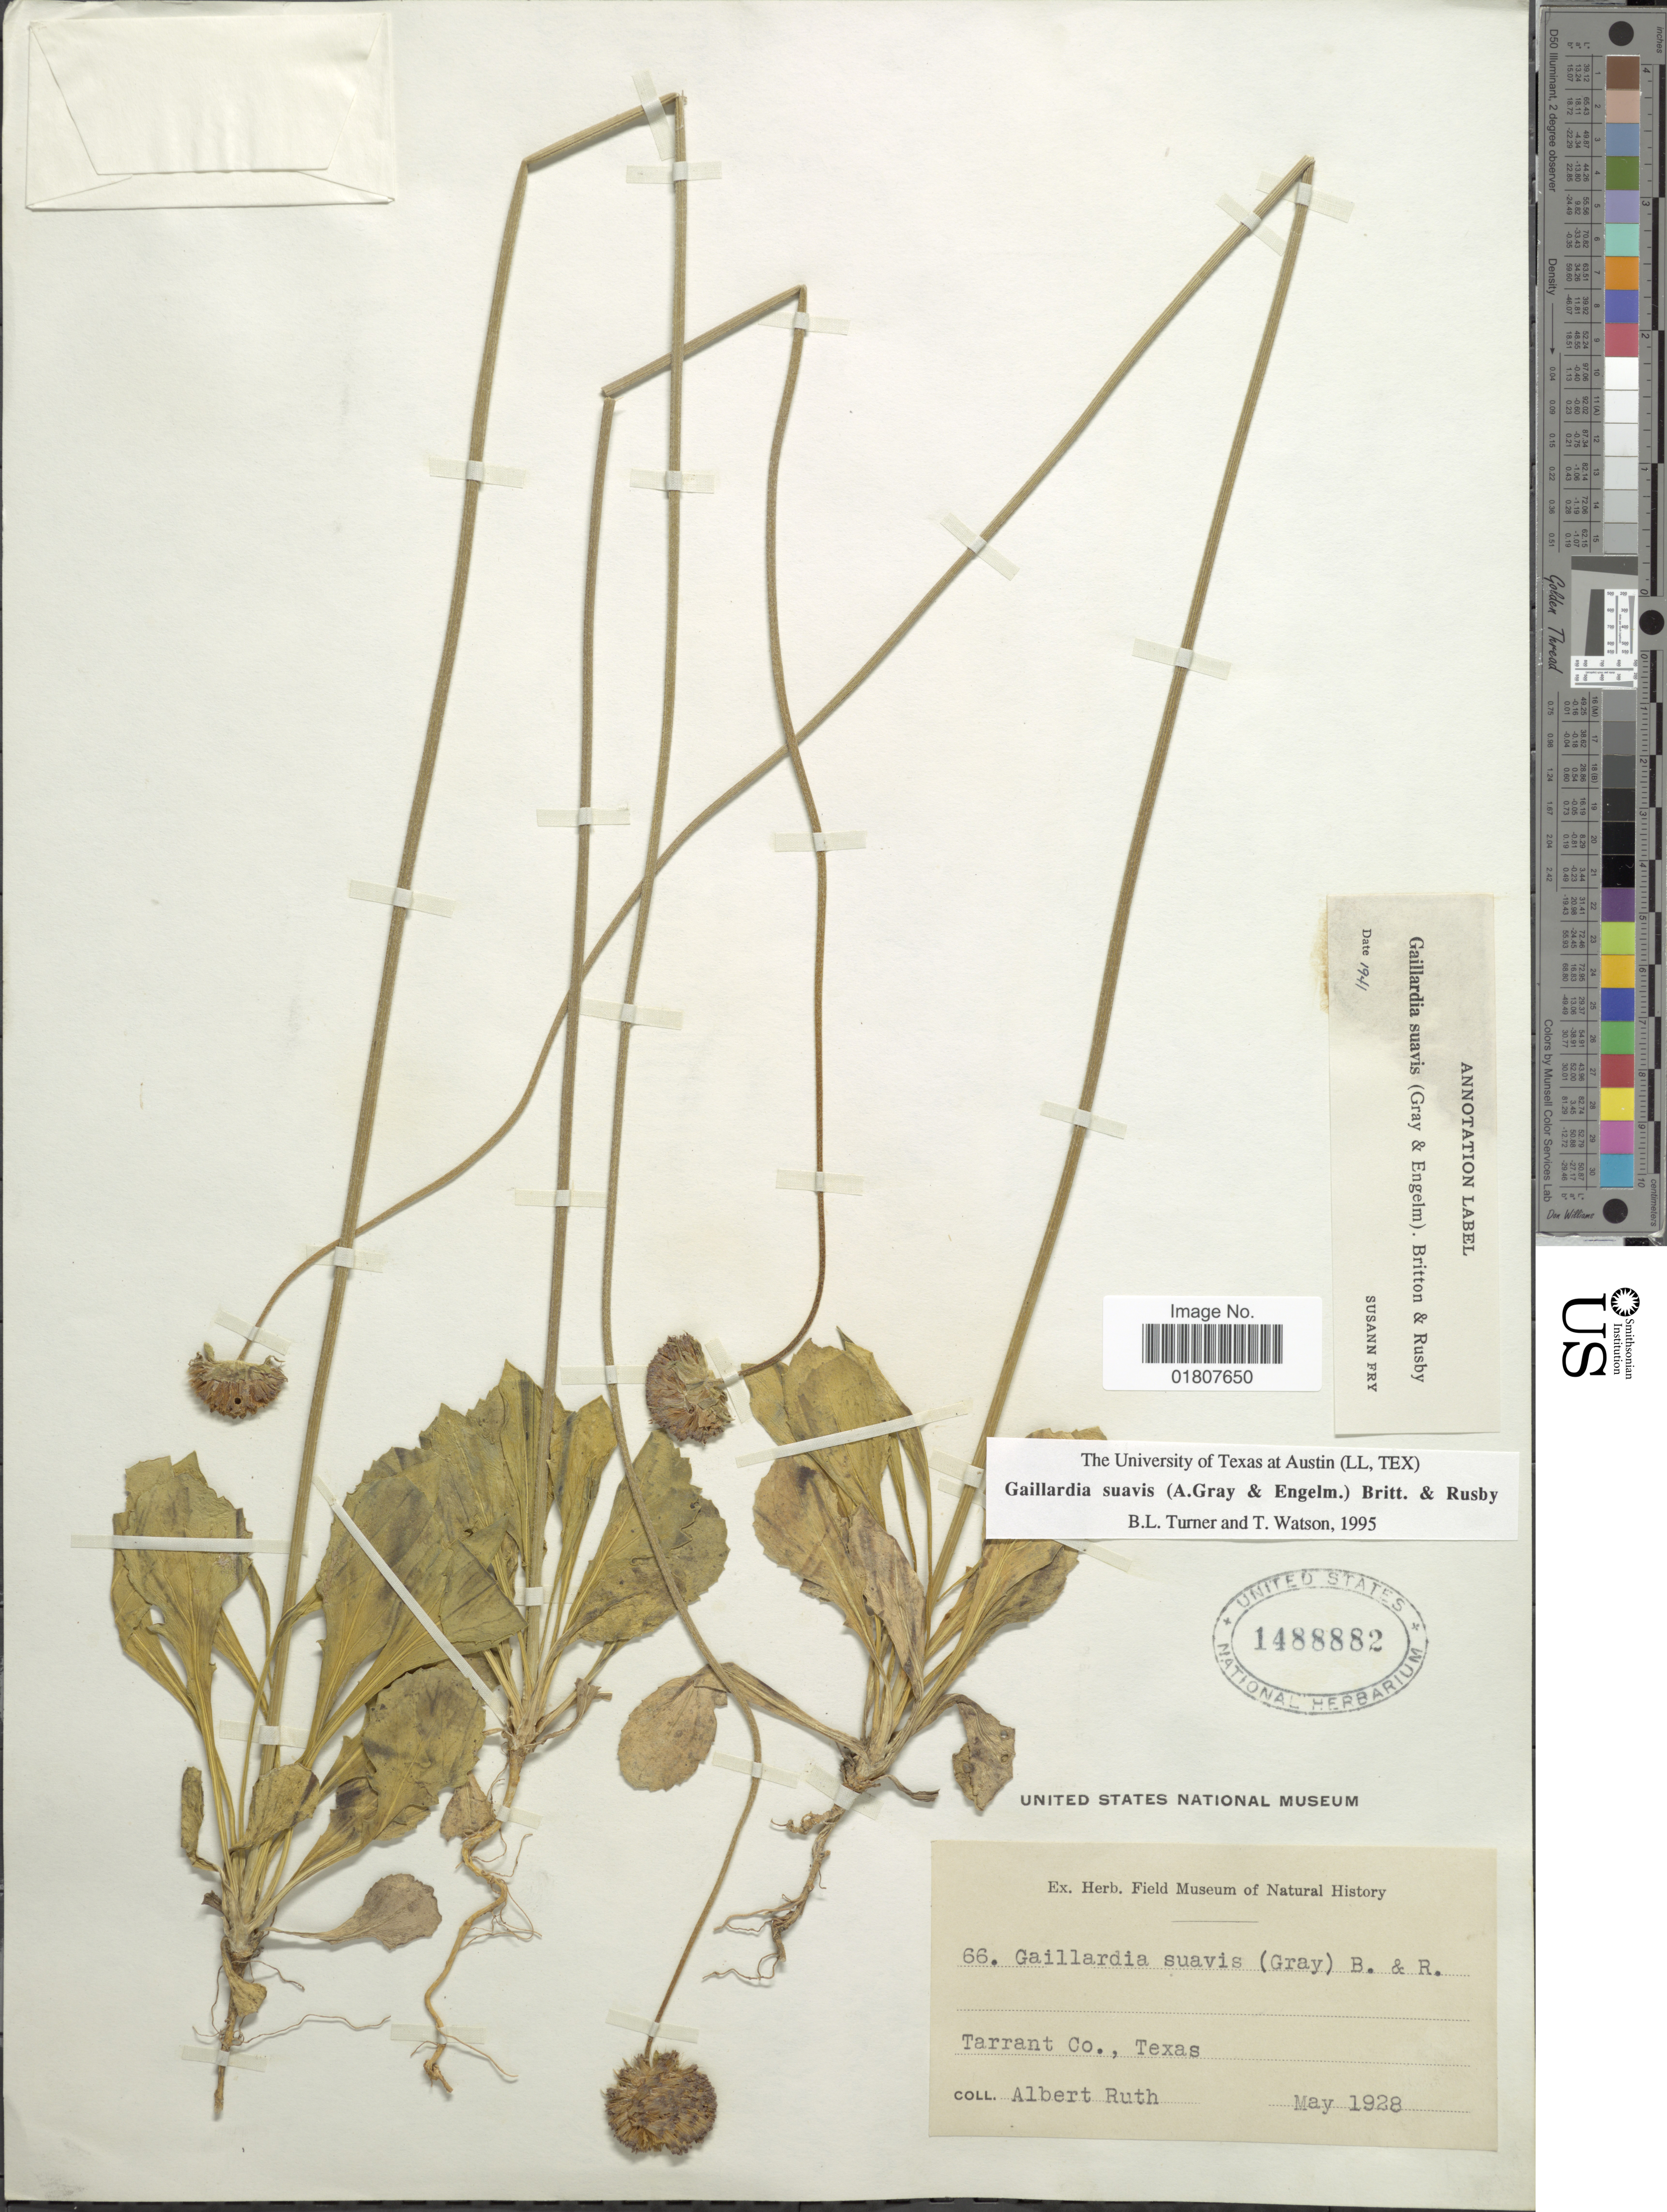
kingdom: Plantae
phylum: Tracheophyta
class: Magnoliopsida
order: Asterales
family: Asteraceae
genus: Gaillardia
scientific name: Gaillardia suavis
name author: (A. Gray & Engelm.) Britton & Rusby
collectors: A. Ruth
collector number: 66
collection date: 1928-05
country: United States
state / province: Texas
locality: Tarrant Co., Texas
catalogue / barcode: US 1488882